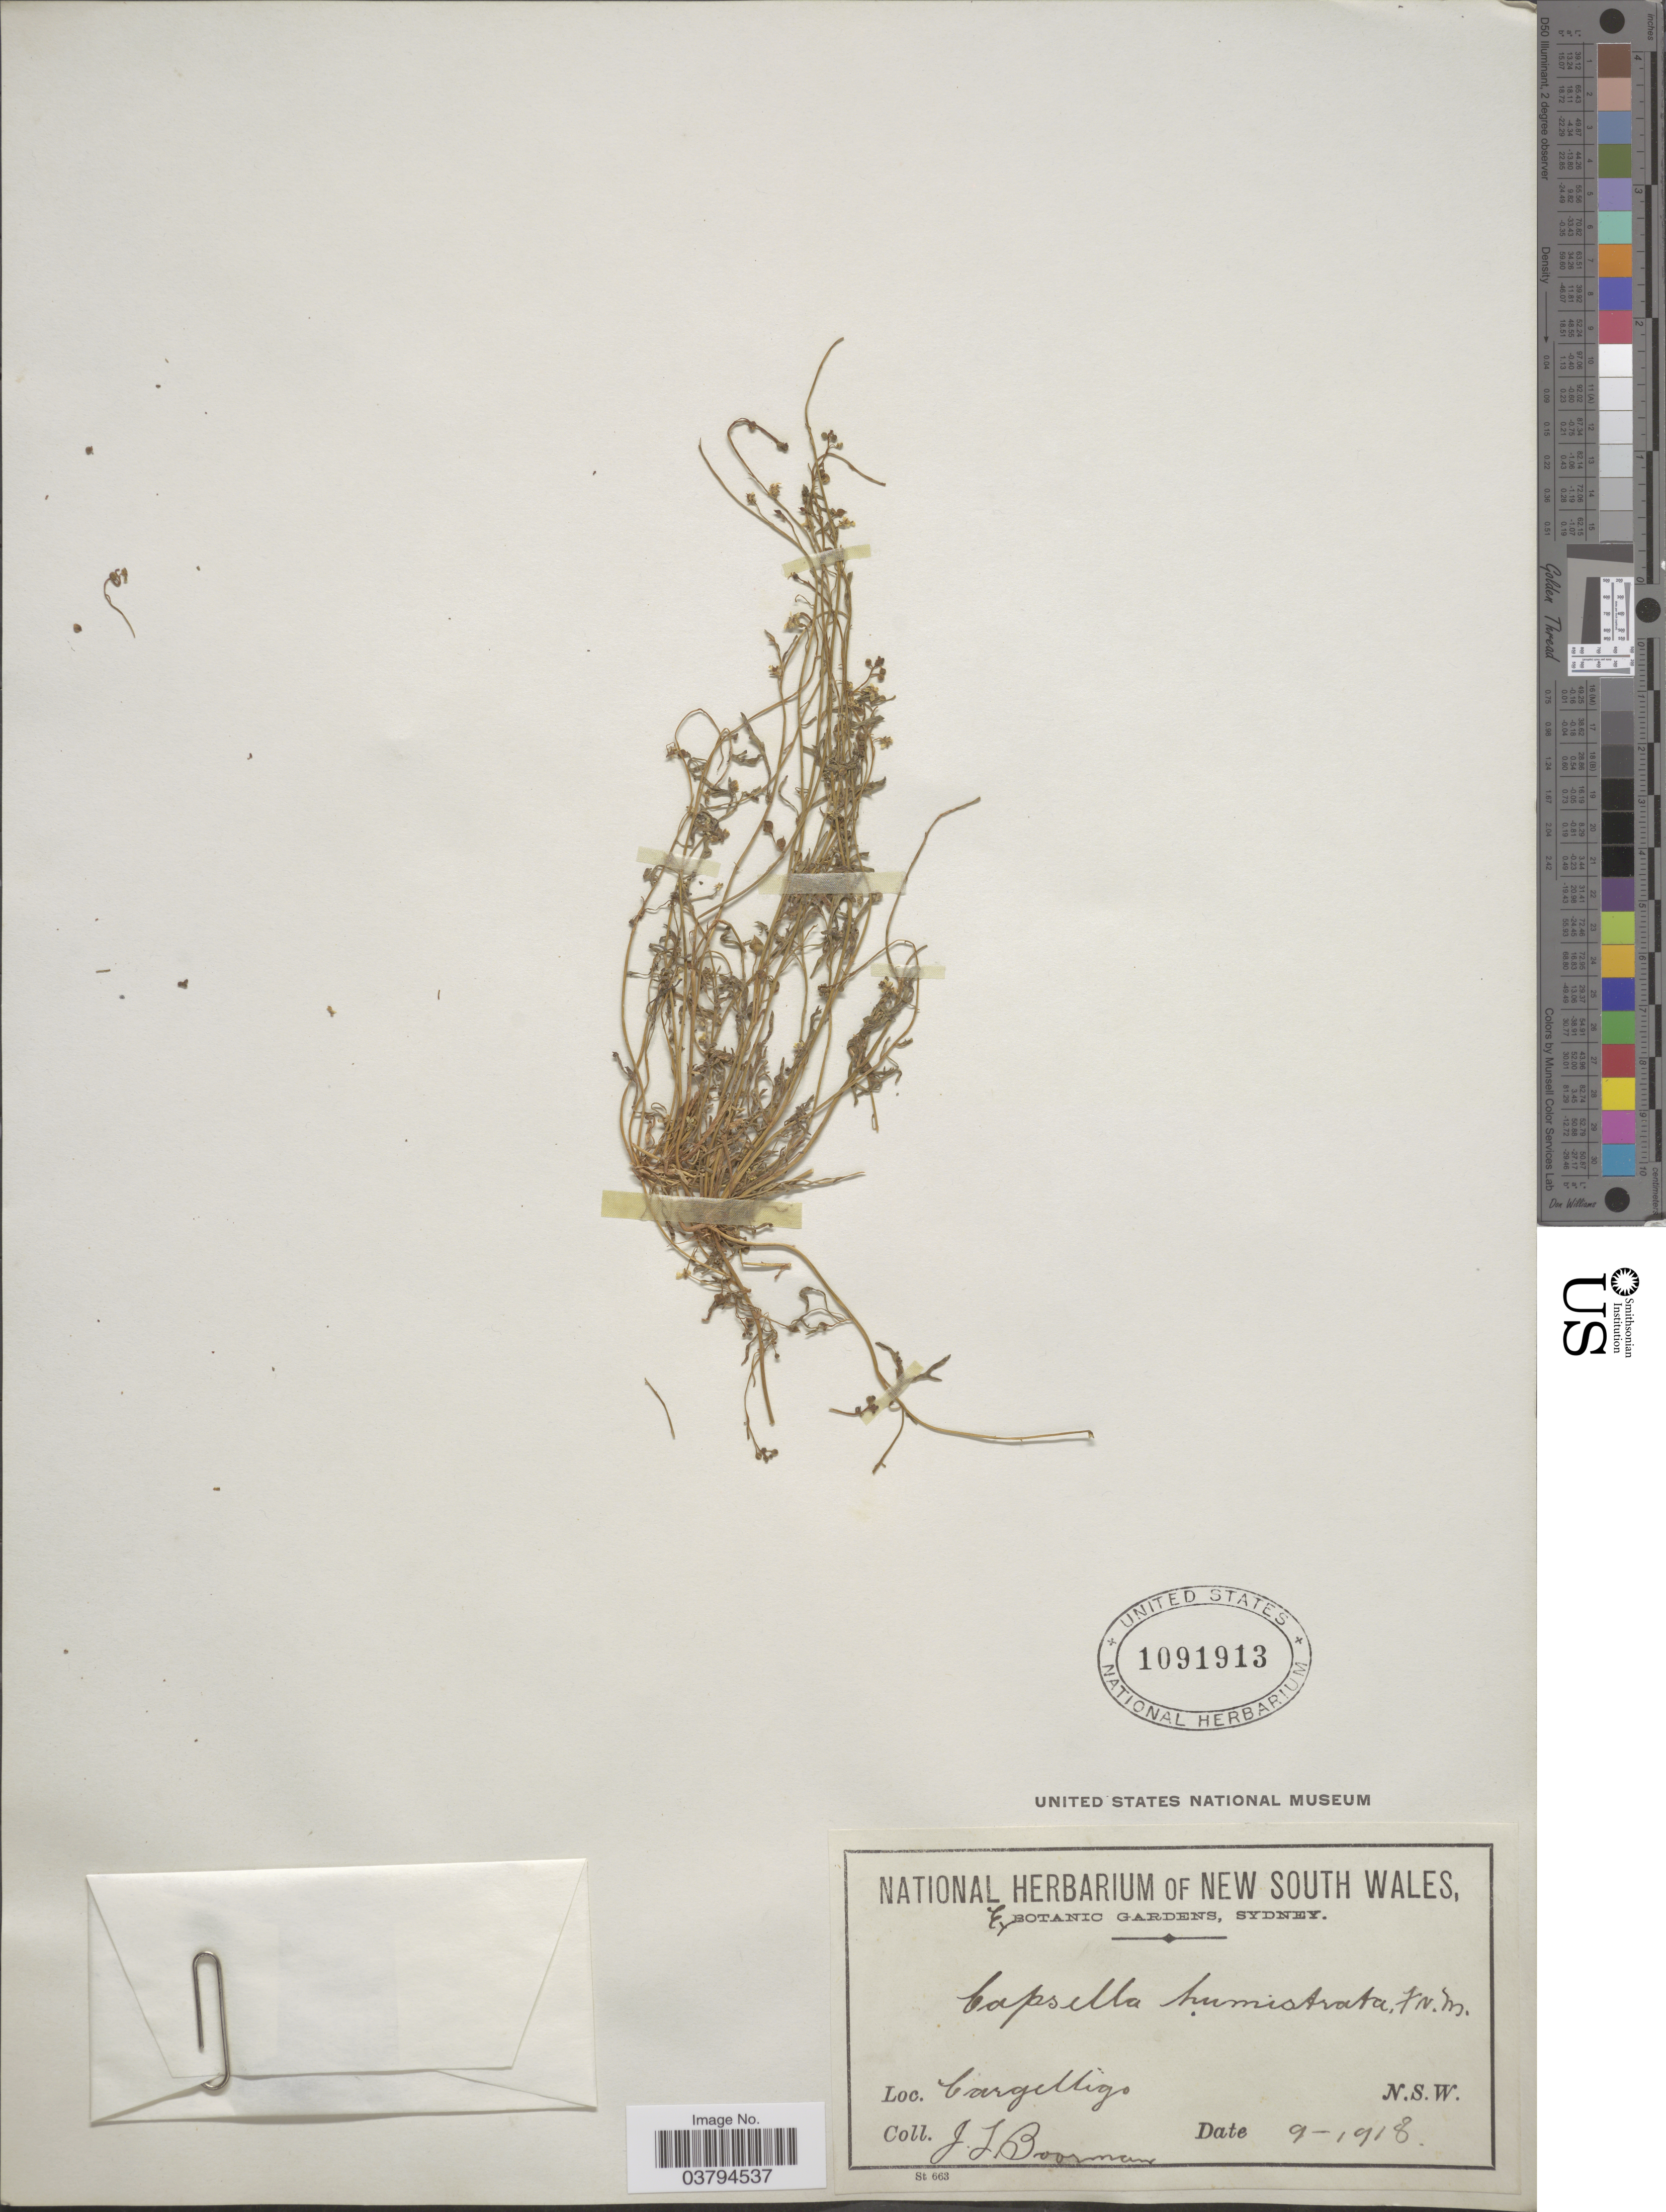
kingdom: Plantae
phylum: Tracheophyta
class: Magnoliopsida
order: Brassicales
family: Brassicaceae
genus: Cuphonotus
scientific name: Cuphonotus humistratus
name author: (F. Muell.) O.E. Schulz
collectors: J. Boorman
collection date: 1918-09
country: Australia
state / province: New South Wales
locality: Cargelligo.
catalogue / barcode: US 1091913